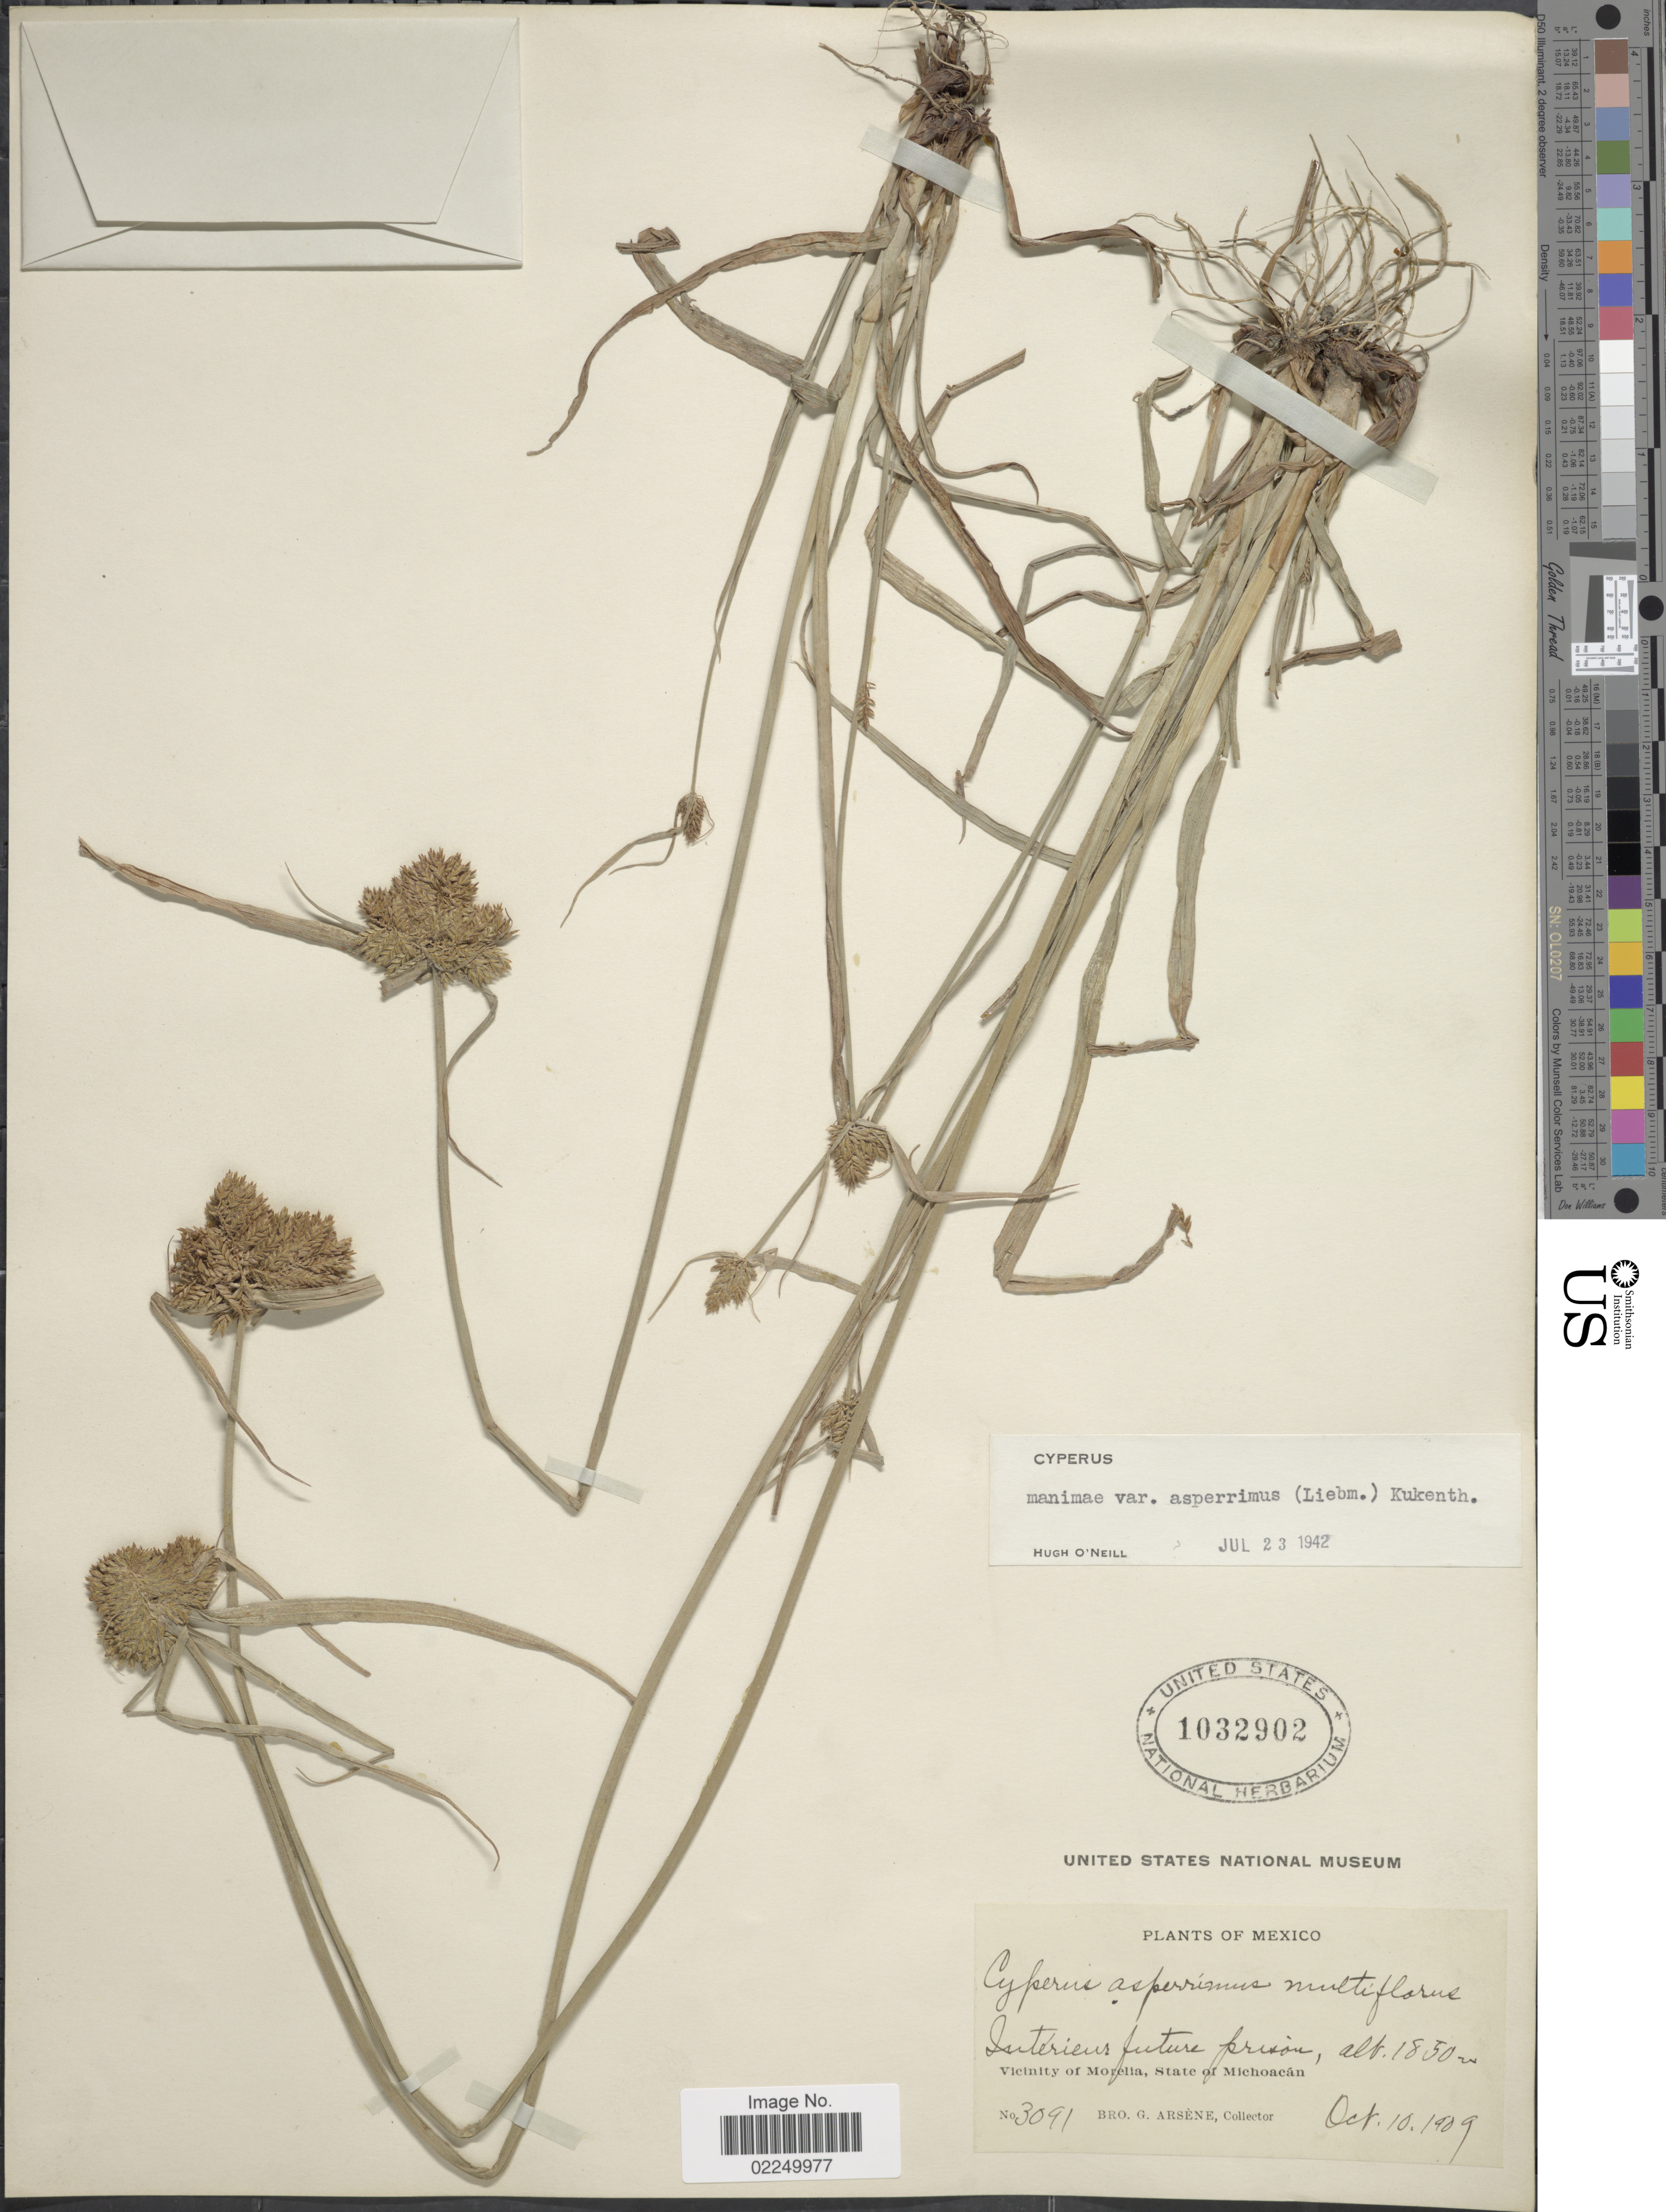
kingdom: Plantae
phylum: Tracheophyta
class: Liliopsida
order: Poales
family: Cyperaceae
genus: Cyperus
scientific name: Cyperus manimae var. asperrimus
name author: (Liebm.) Kük.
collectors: Bro. G. Arsène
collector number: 3091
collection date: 1909-10-10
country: Mexico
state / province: Michoacán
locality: Interieur future prison, vicinity of Morelia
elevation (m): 1850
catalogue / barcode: US 1032902